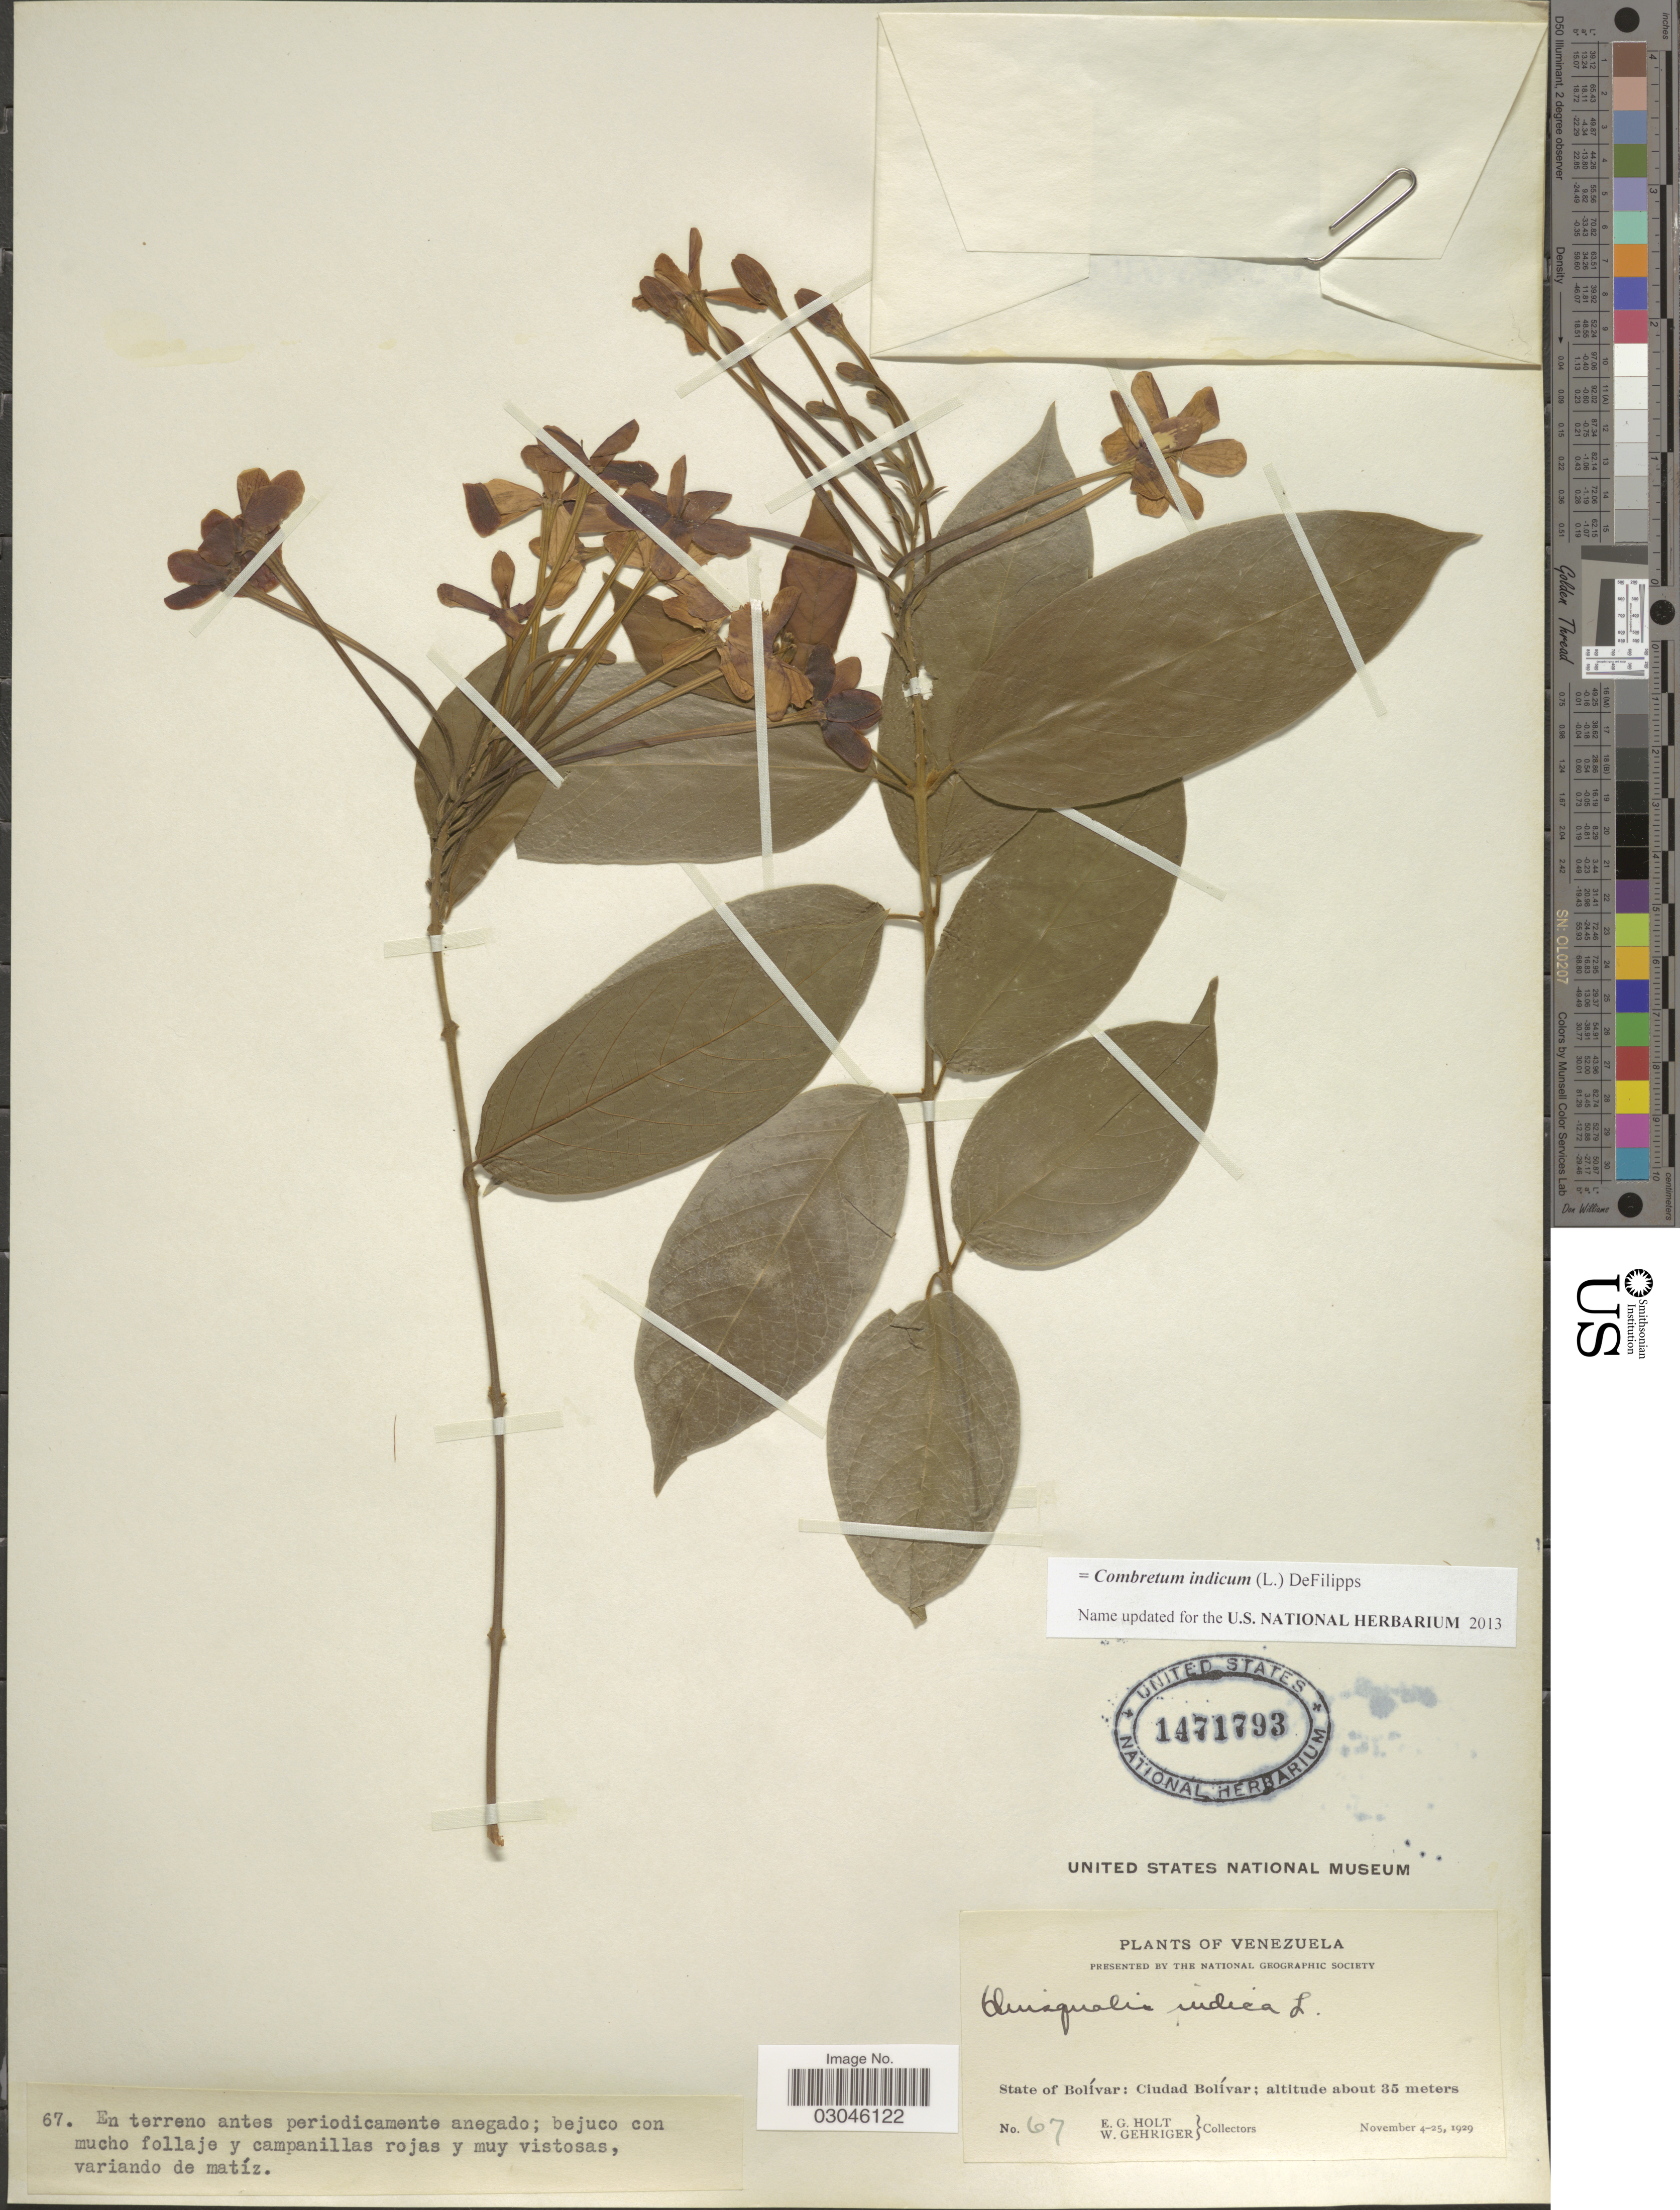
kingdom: Plantae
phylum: Tracheophyta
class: Magnoliopsida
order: Myrtales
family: Combretaceae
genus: Combretum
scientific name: Combretum indicum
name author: (L.) DeFilipps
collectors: E. G. Holt & W. Gehriger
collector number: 67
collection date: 1929-11-04/1929-11-25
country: Venezuela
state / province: Bolivar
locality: Ciudad Bolívar.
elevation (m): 35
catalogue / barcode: US 1471793